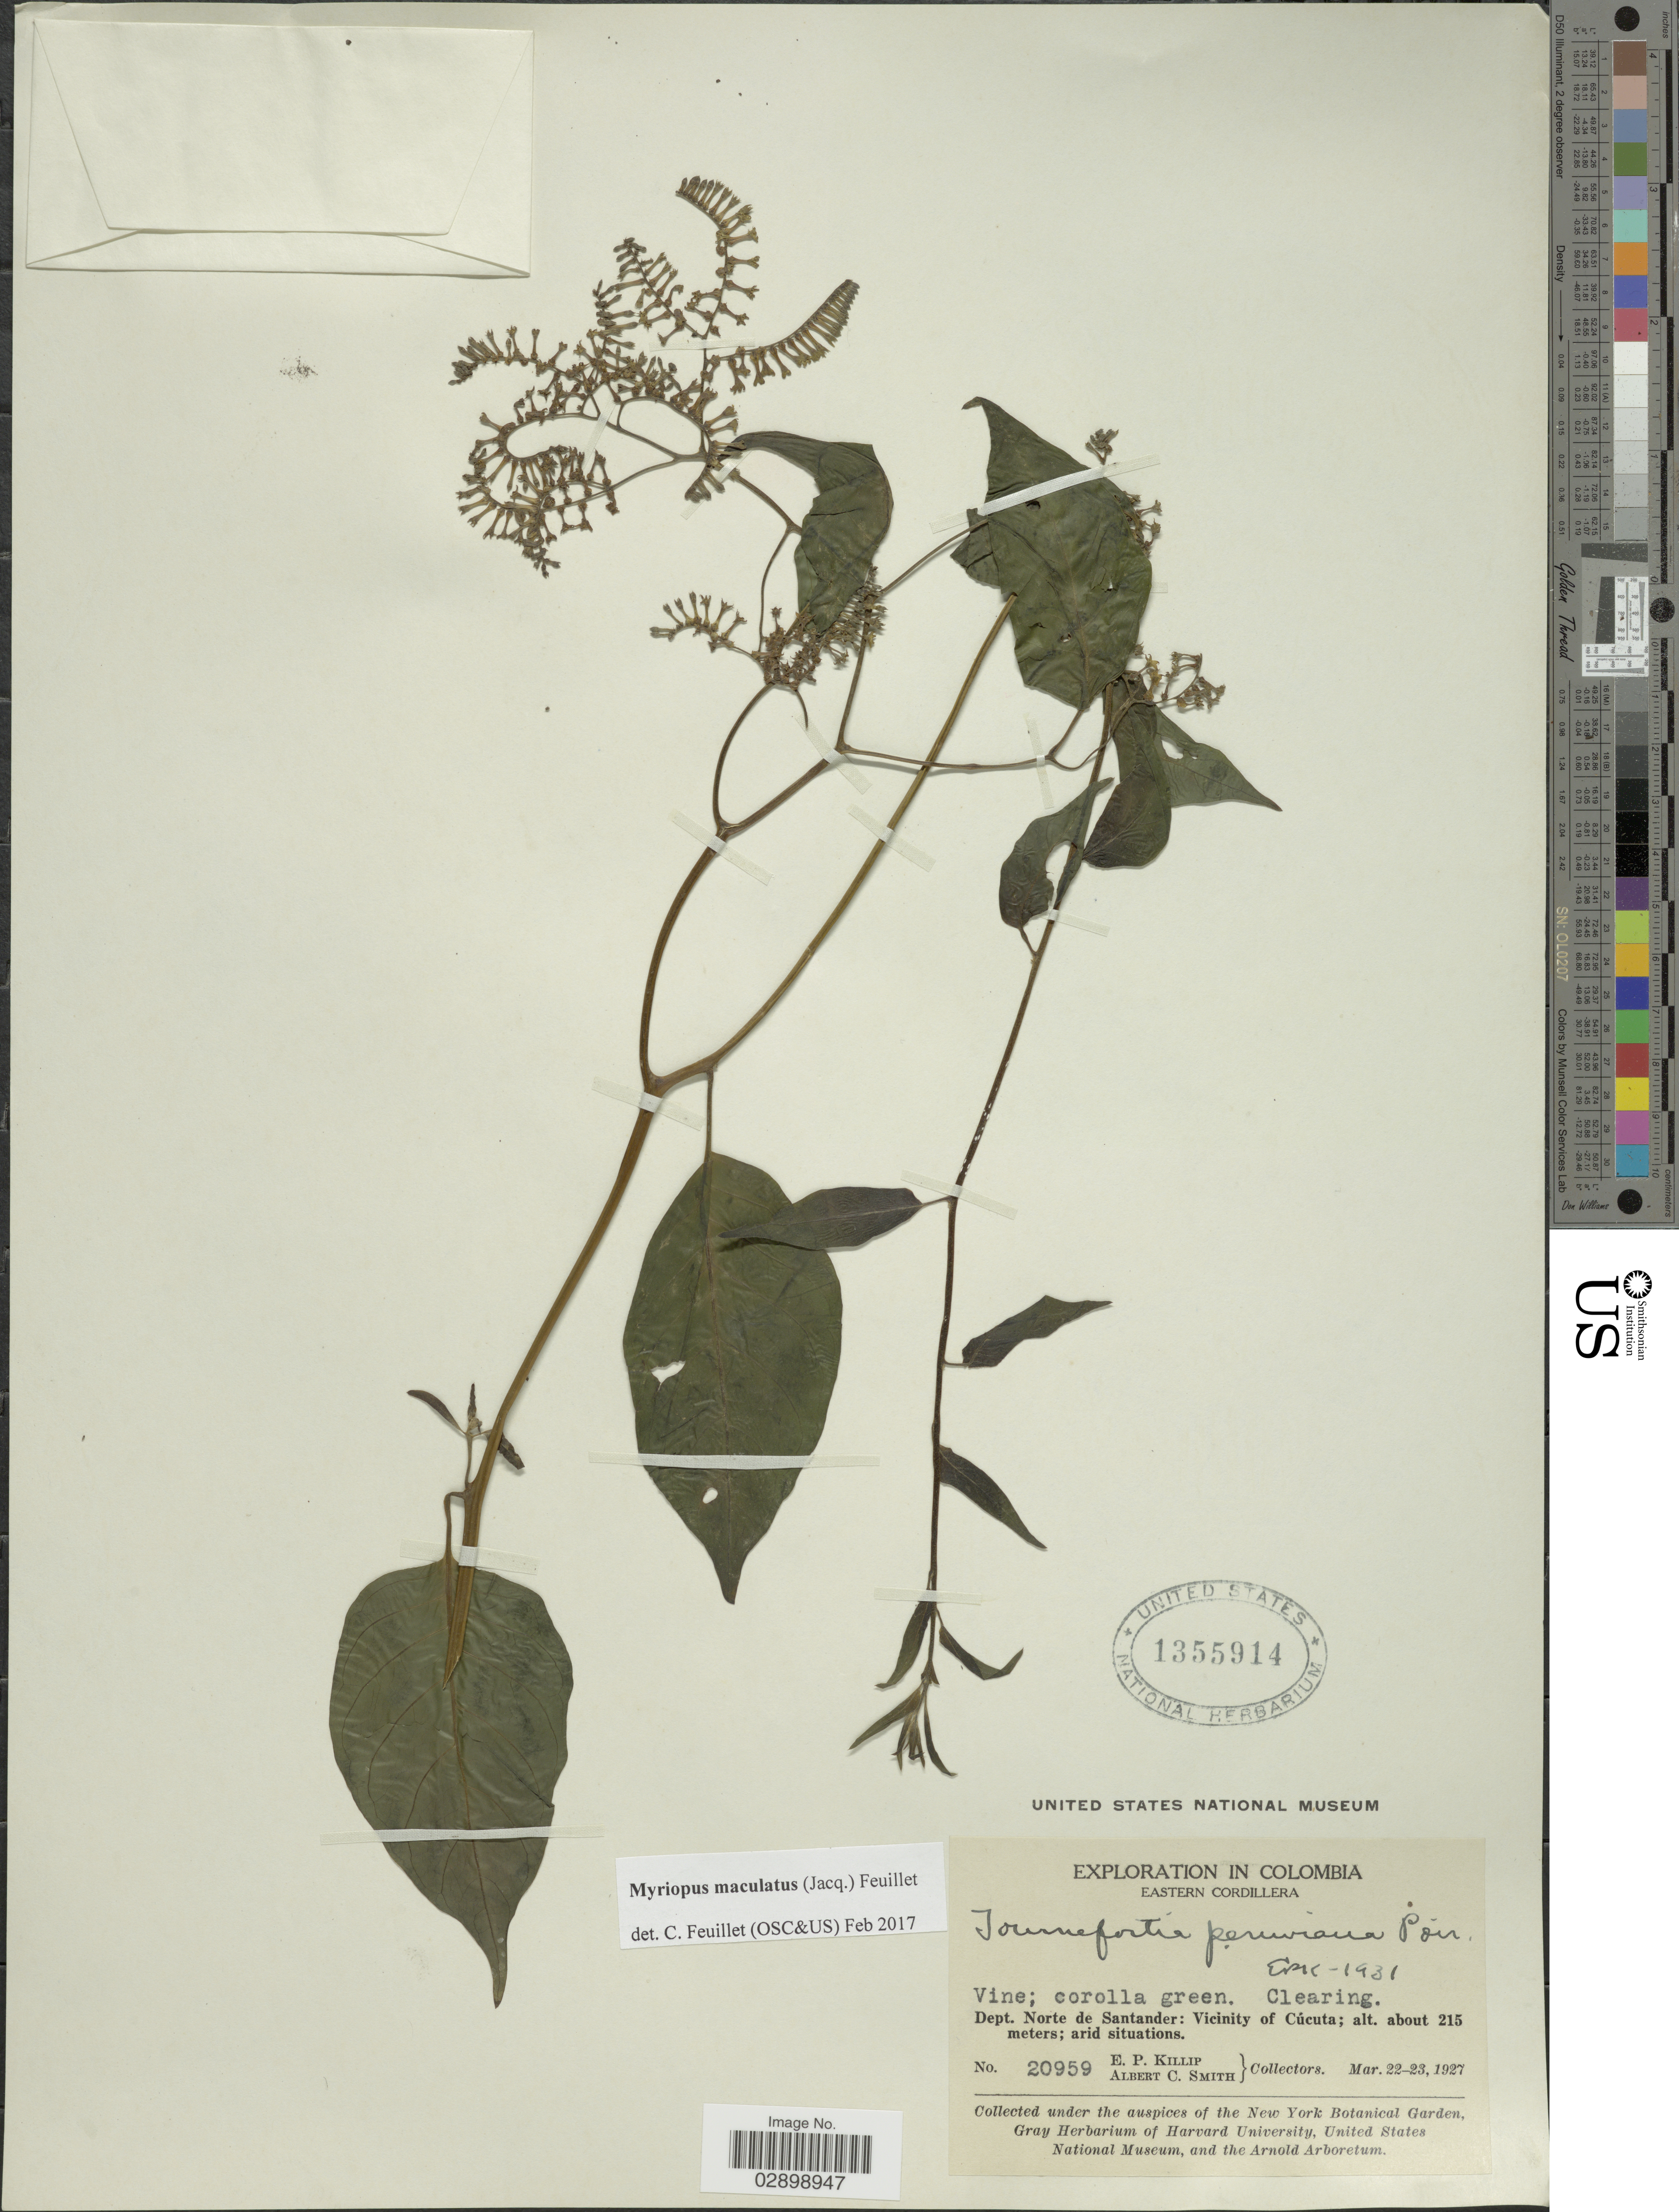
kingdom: Plantae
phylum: Tracheophyta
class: Magnoliopsida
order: Boraginales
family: Heliotropiaceae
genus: Myriopus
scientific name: Myriopus maculatus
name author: (Jacq.) Feuillet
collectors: E. P. Killip & A. C. Smith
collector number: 20959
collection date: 1927-03-22/1927-03-23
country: Colombia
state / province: Norte de Santander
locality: Eastern Cordillera. Dept. Norte de Santander: Vicinity of Cúcuta.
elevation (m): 215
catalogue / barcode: US 1355914